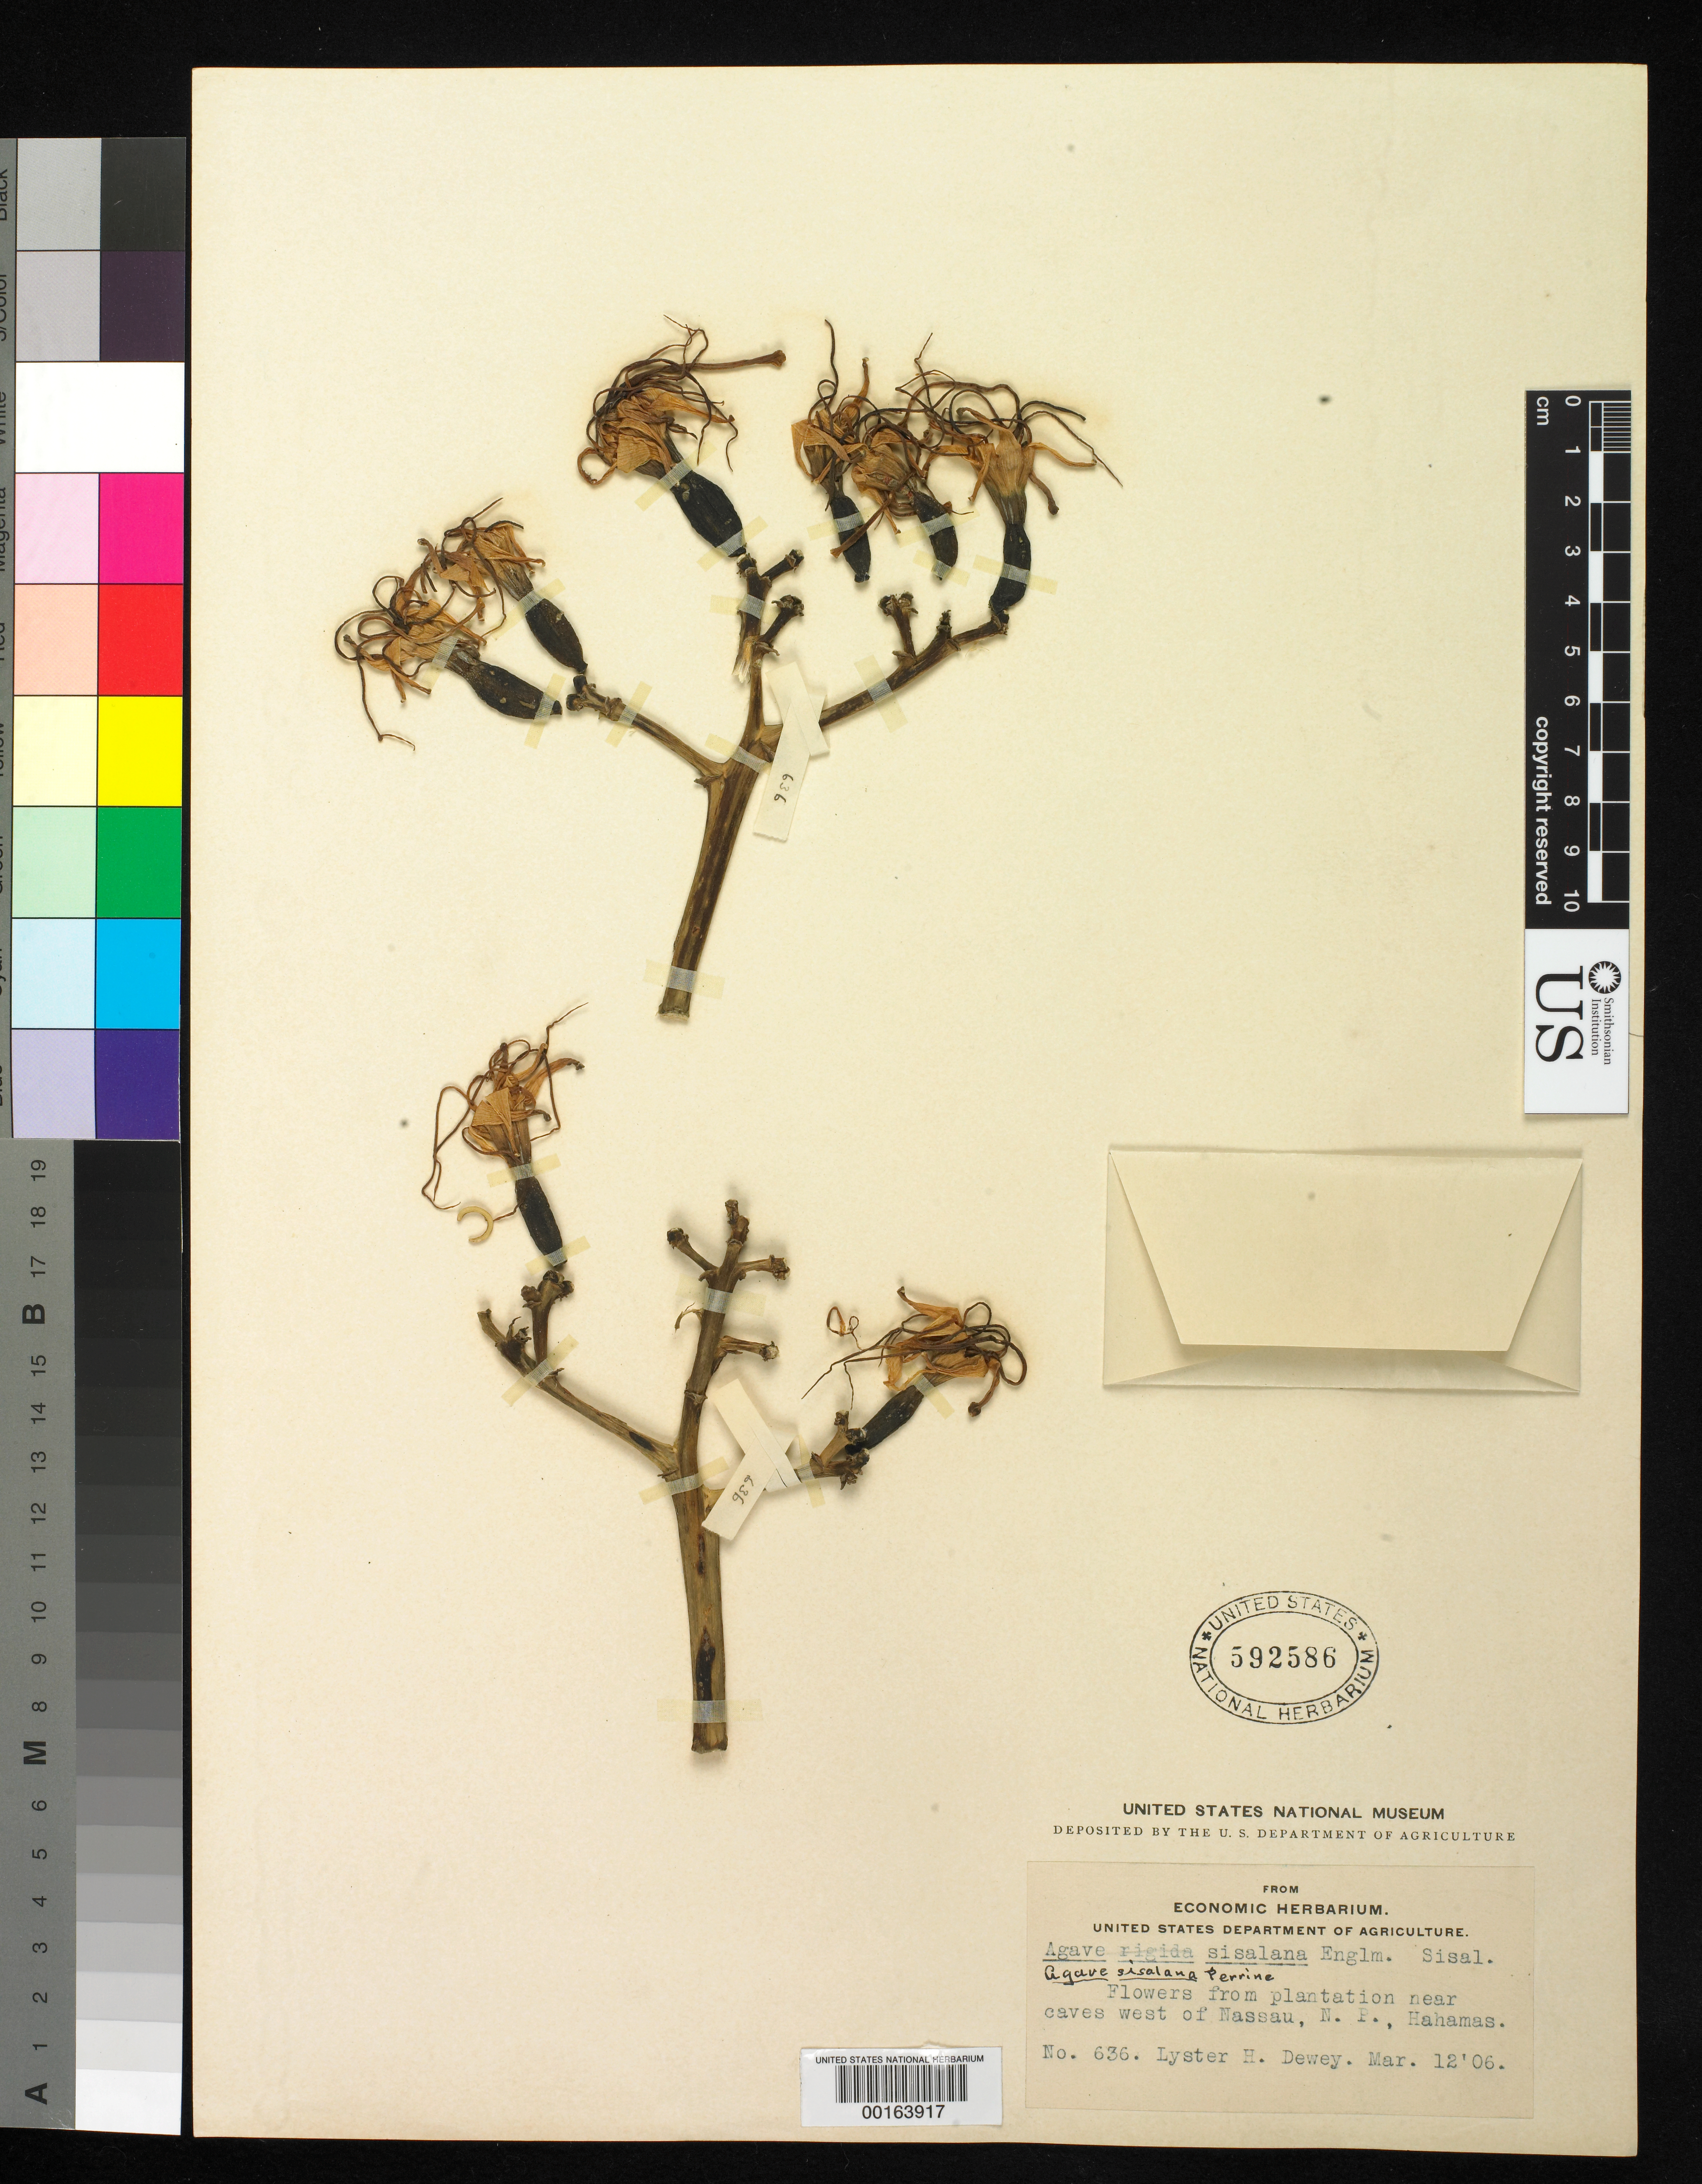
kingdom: Plantae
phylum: Tracheophyta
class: Liliopsida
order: Asparagales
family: Asparagaceae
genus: Agave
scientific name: Agave sisalana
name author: Perrine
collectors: L. H. Dewey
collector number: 636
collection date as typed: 12 Mar 1906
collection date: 1906-03-12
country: Bahamas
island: New Providence Island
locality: Plantation near caves w of nassau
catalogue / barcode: US 592586